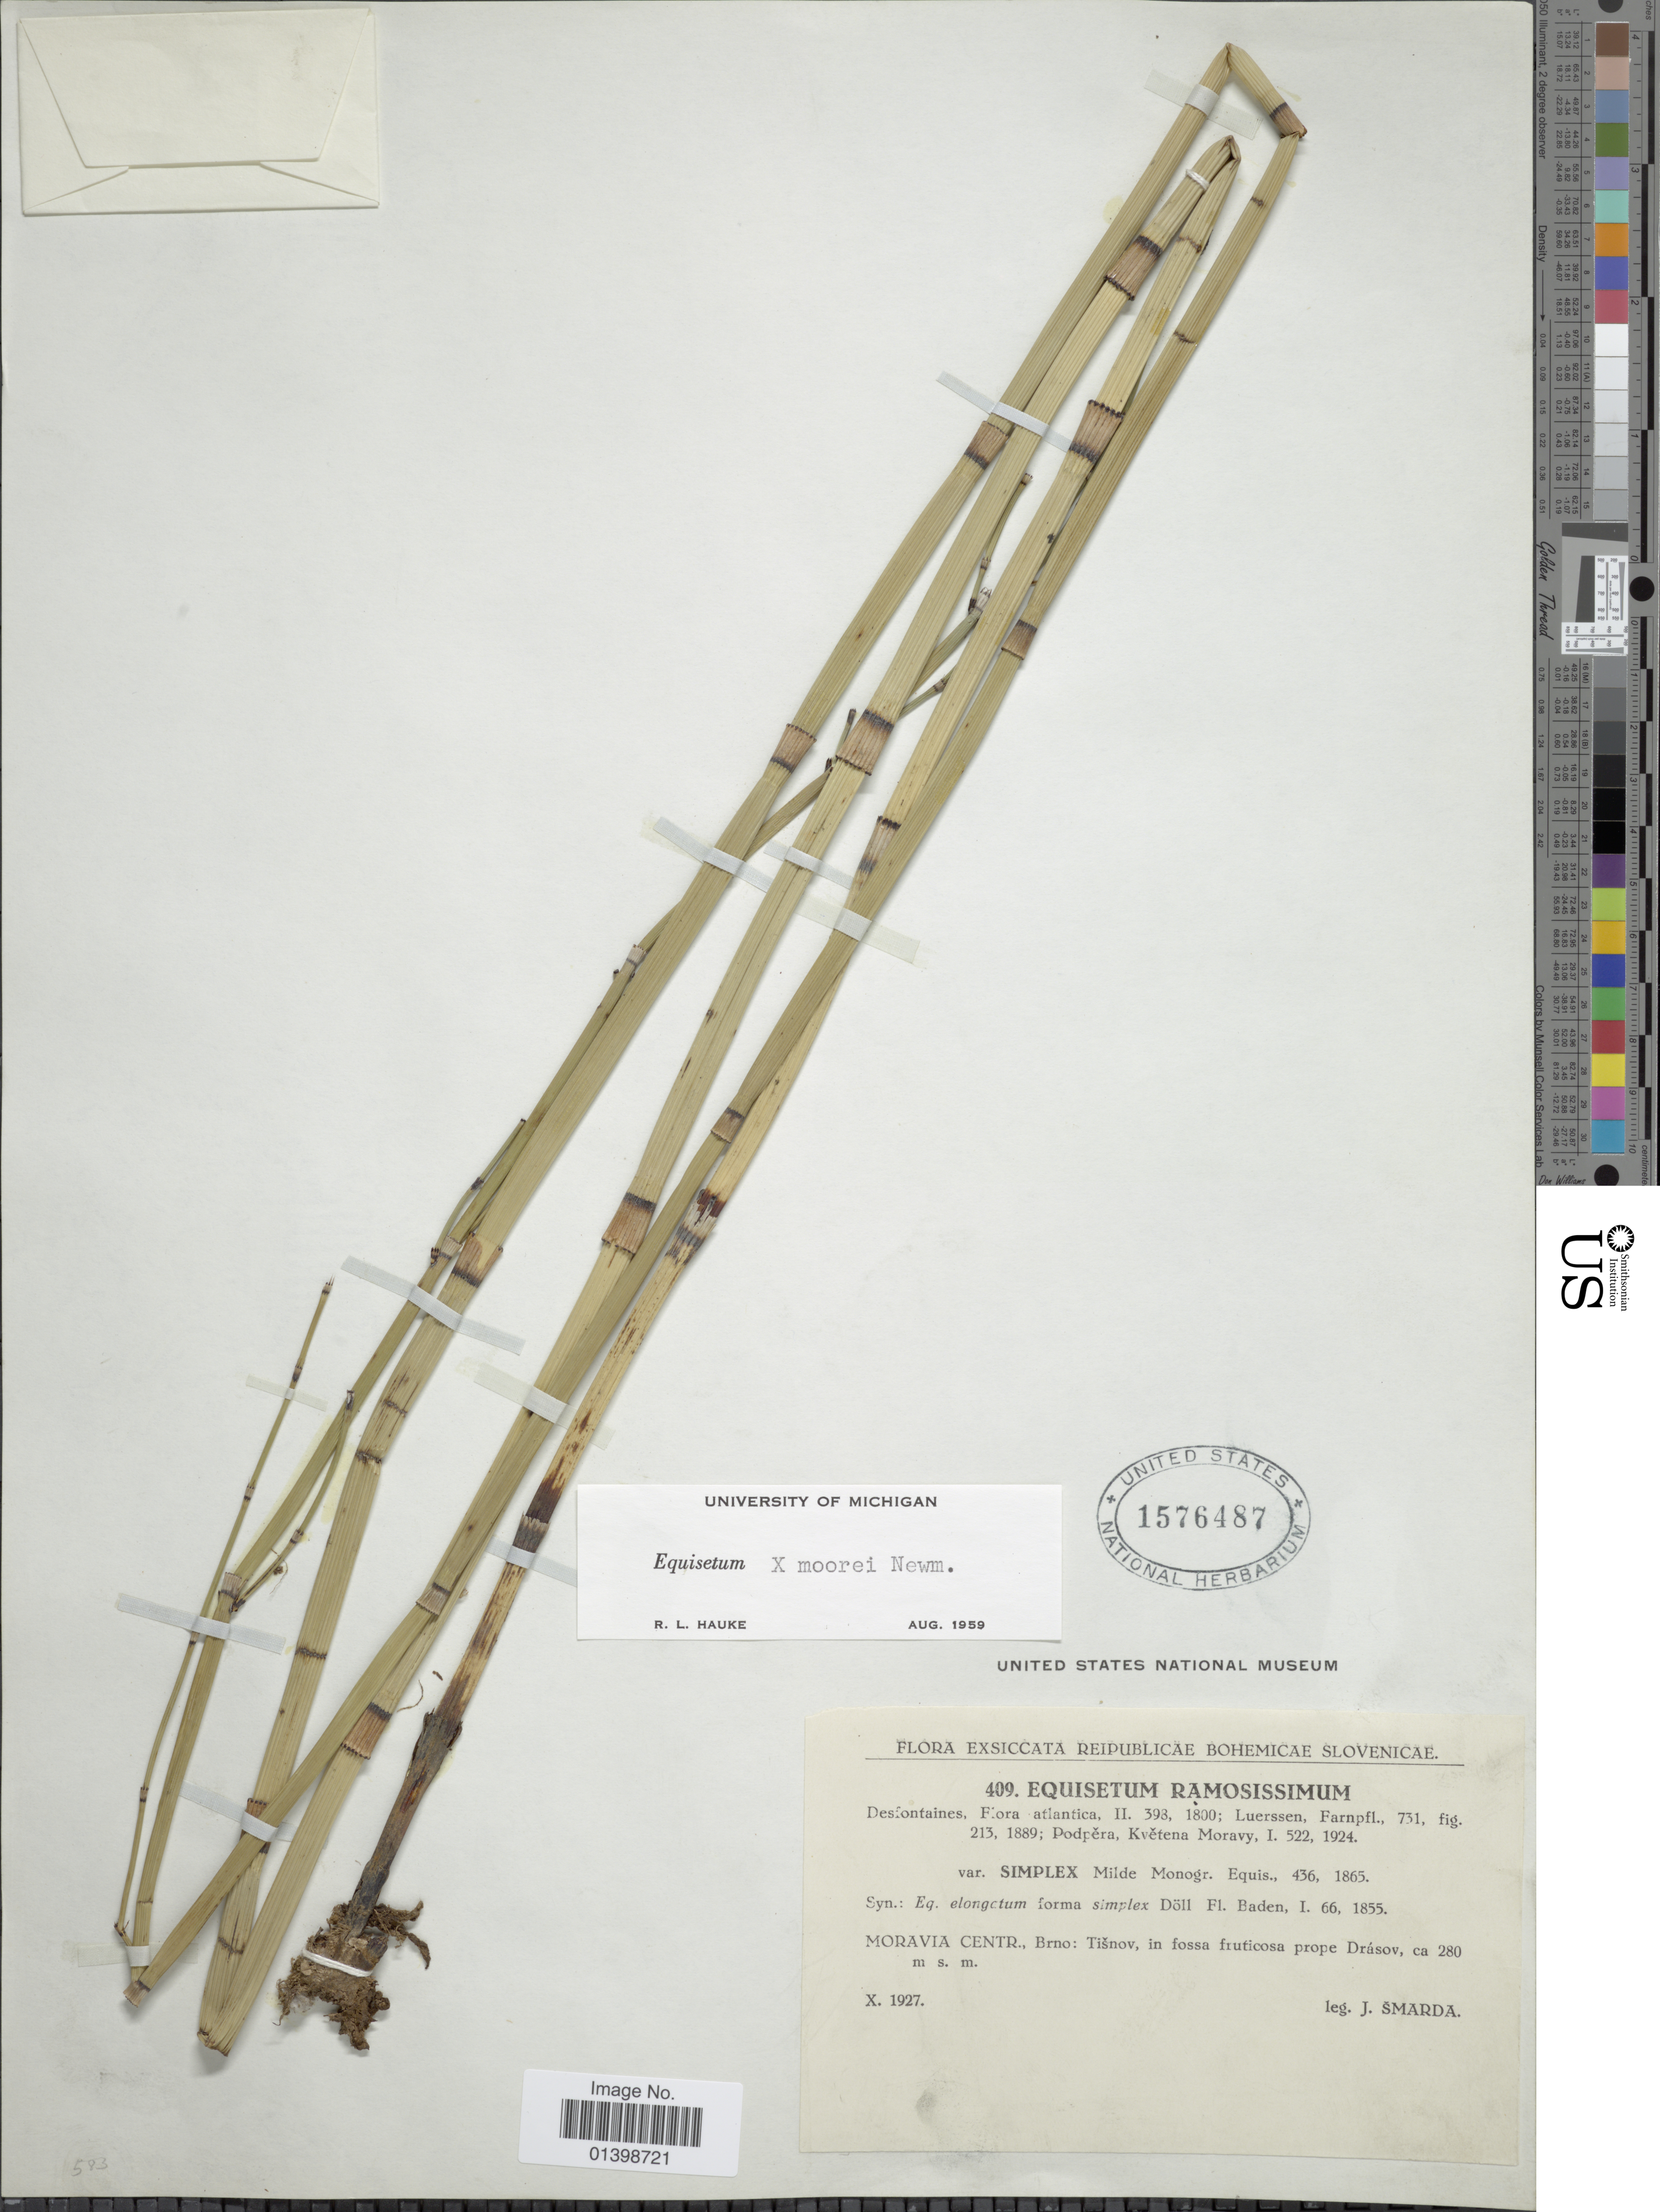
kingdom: Plantae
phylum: Tracheophyta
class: Polypodiopsida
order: Equisetales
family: Equisetaceae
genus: Equisetum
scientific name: Equisetum moorei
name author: Newman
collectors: J. Smarda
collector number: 409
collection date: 1927-10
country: Czechia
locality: Moravia centr., Brno: Tisnov, in fossa frutocosa prope Drásov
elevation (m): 280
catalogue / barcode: US 1576487